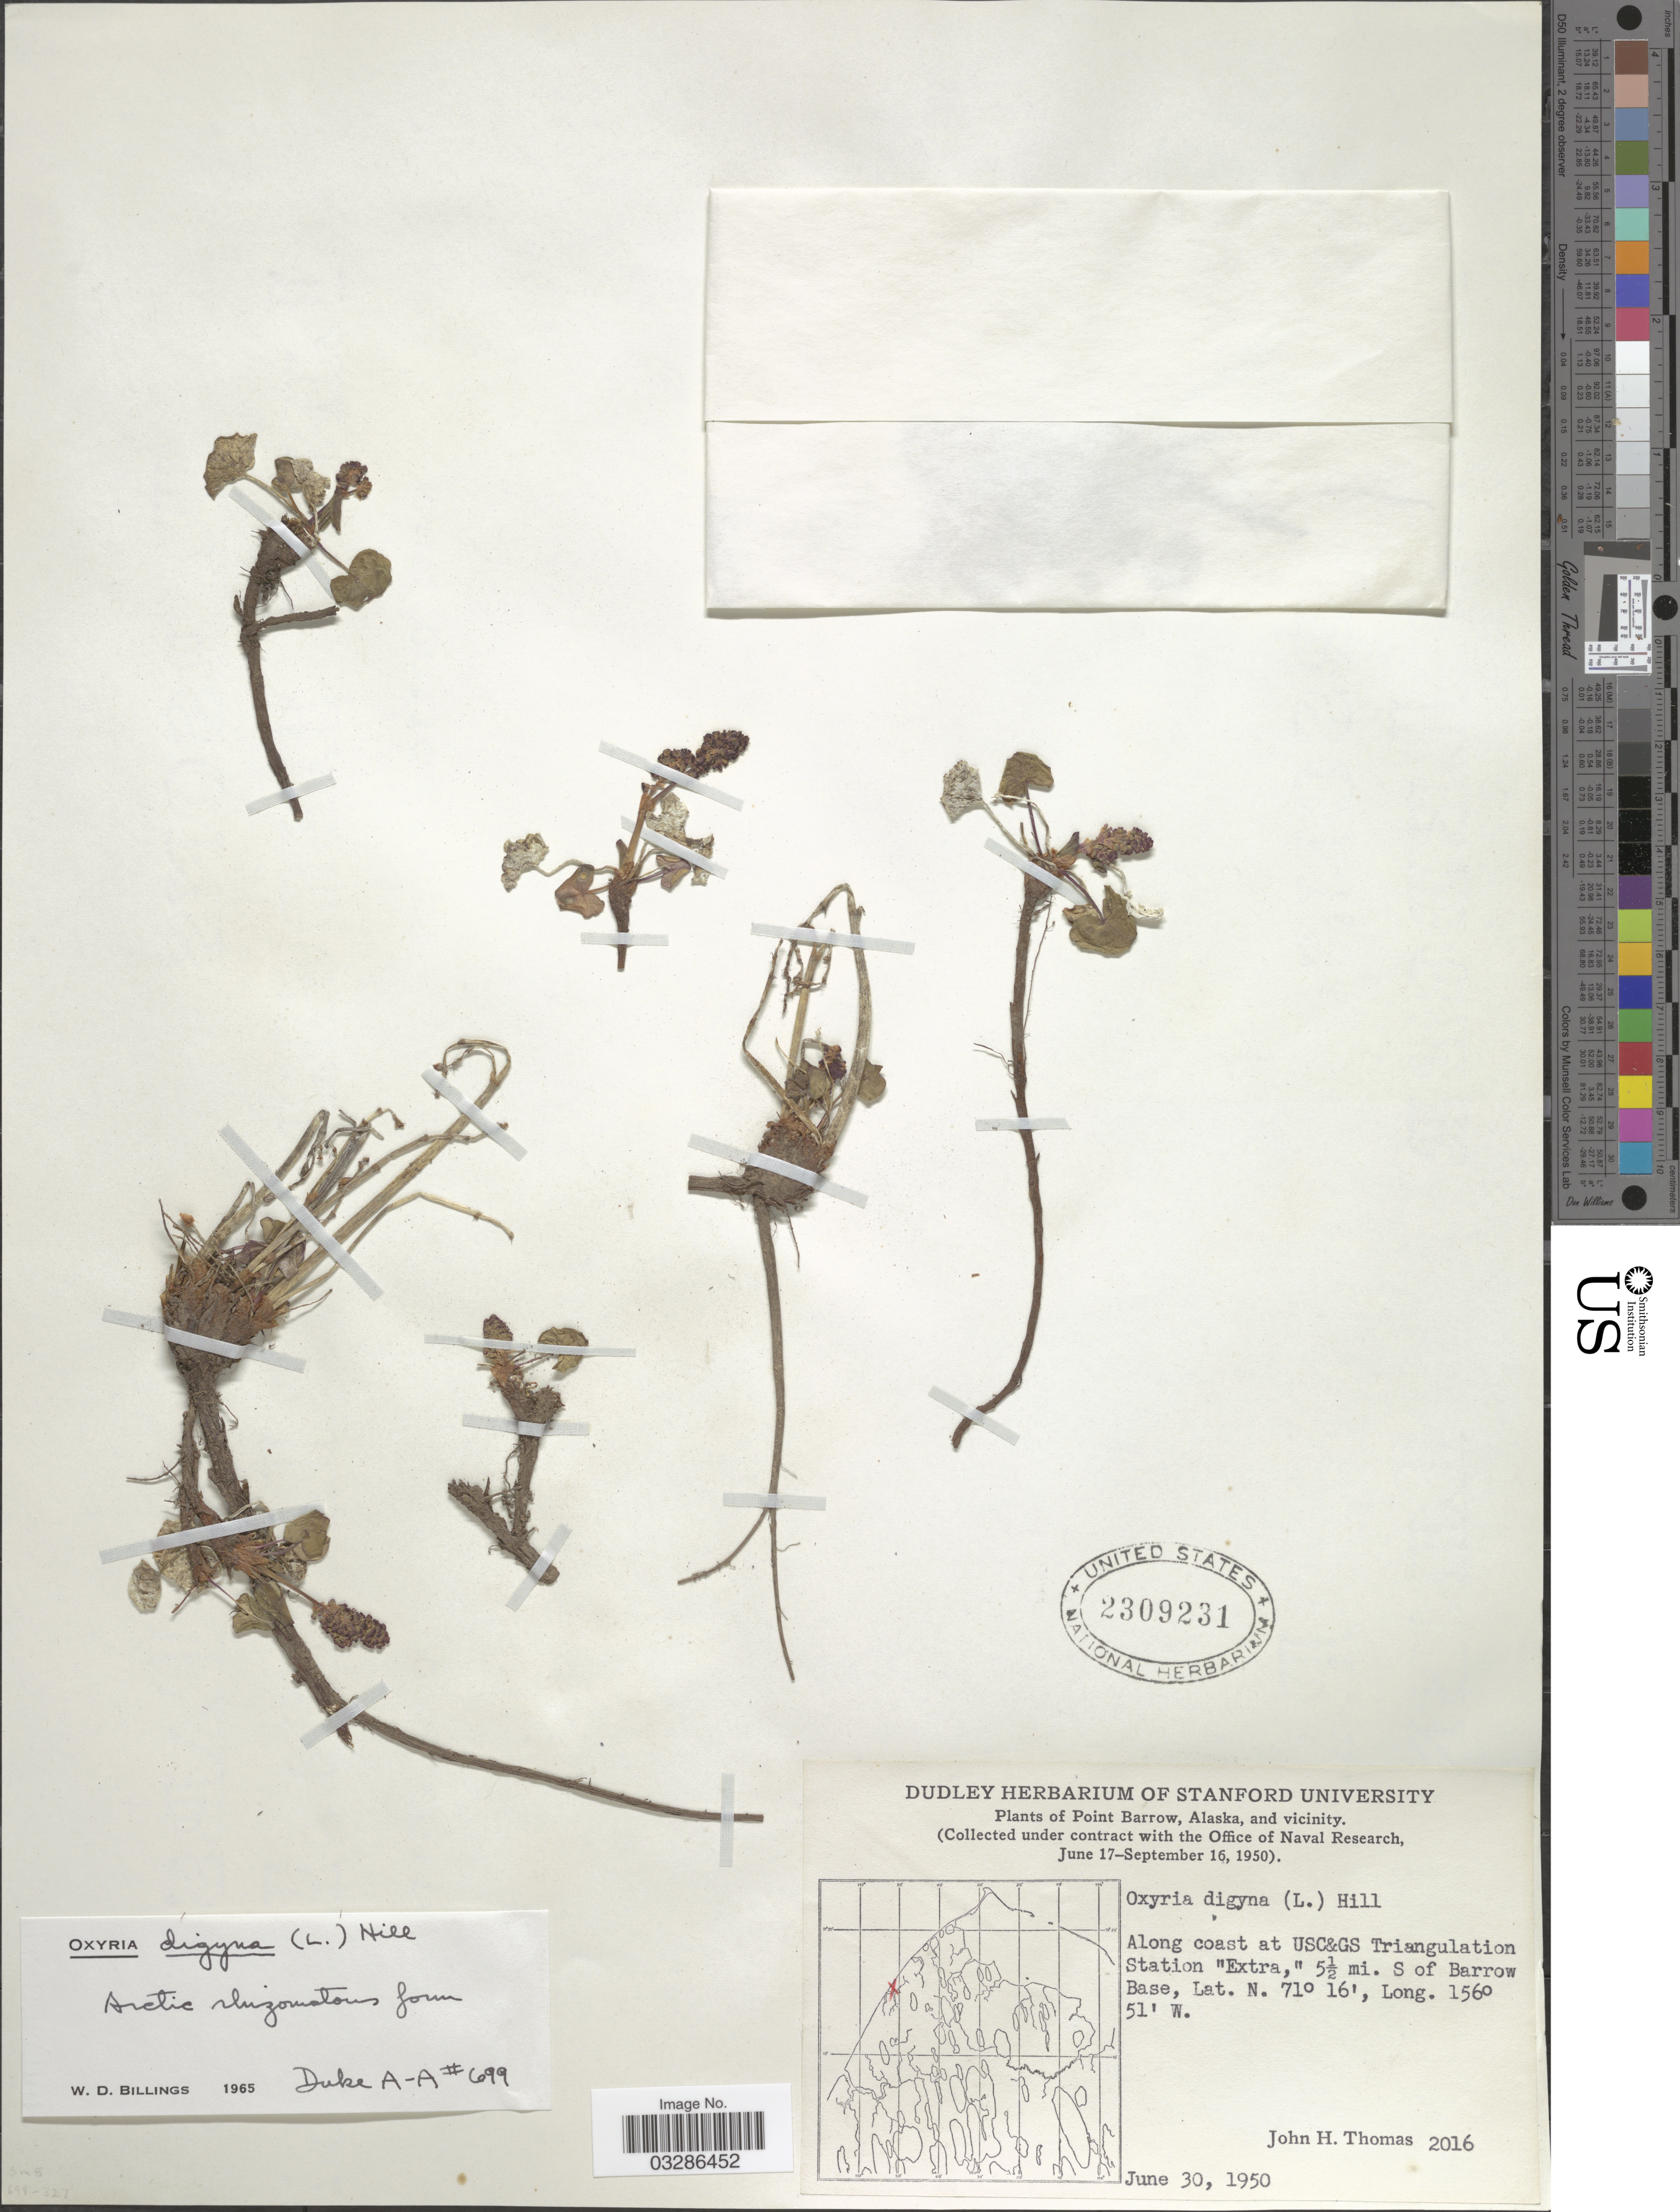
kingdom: Plantae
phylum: Tracheophyta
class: Magnoliopsida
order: Caryophyllales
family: Polygonaceae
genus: Oxyria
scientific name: Oxyria digyna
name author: (L.) Hill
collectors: J. H. Thomas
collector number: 2016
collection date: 1950-06-30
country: United States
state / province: Alaska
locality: Point Barrow, Alaska, and vicinity. Along coast at USC&GS Triangulation Station "Extra," 5½ mi. S of Barrow Base.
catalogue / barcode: US 2309231